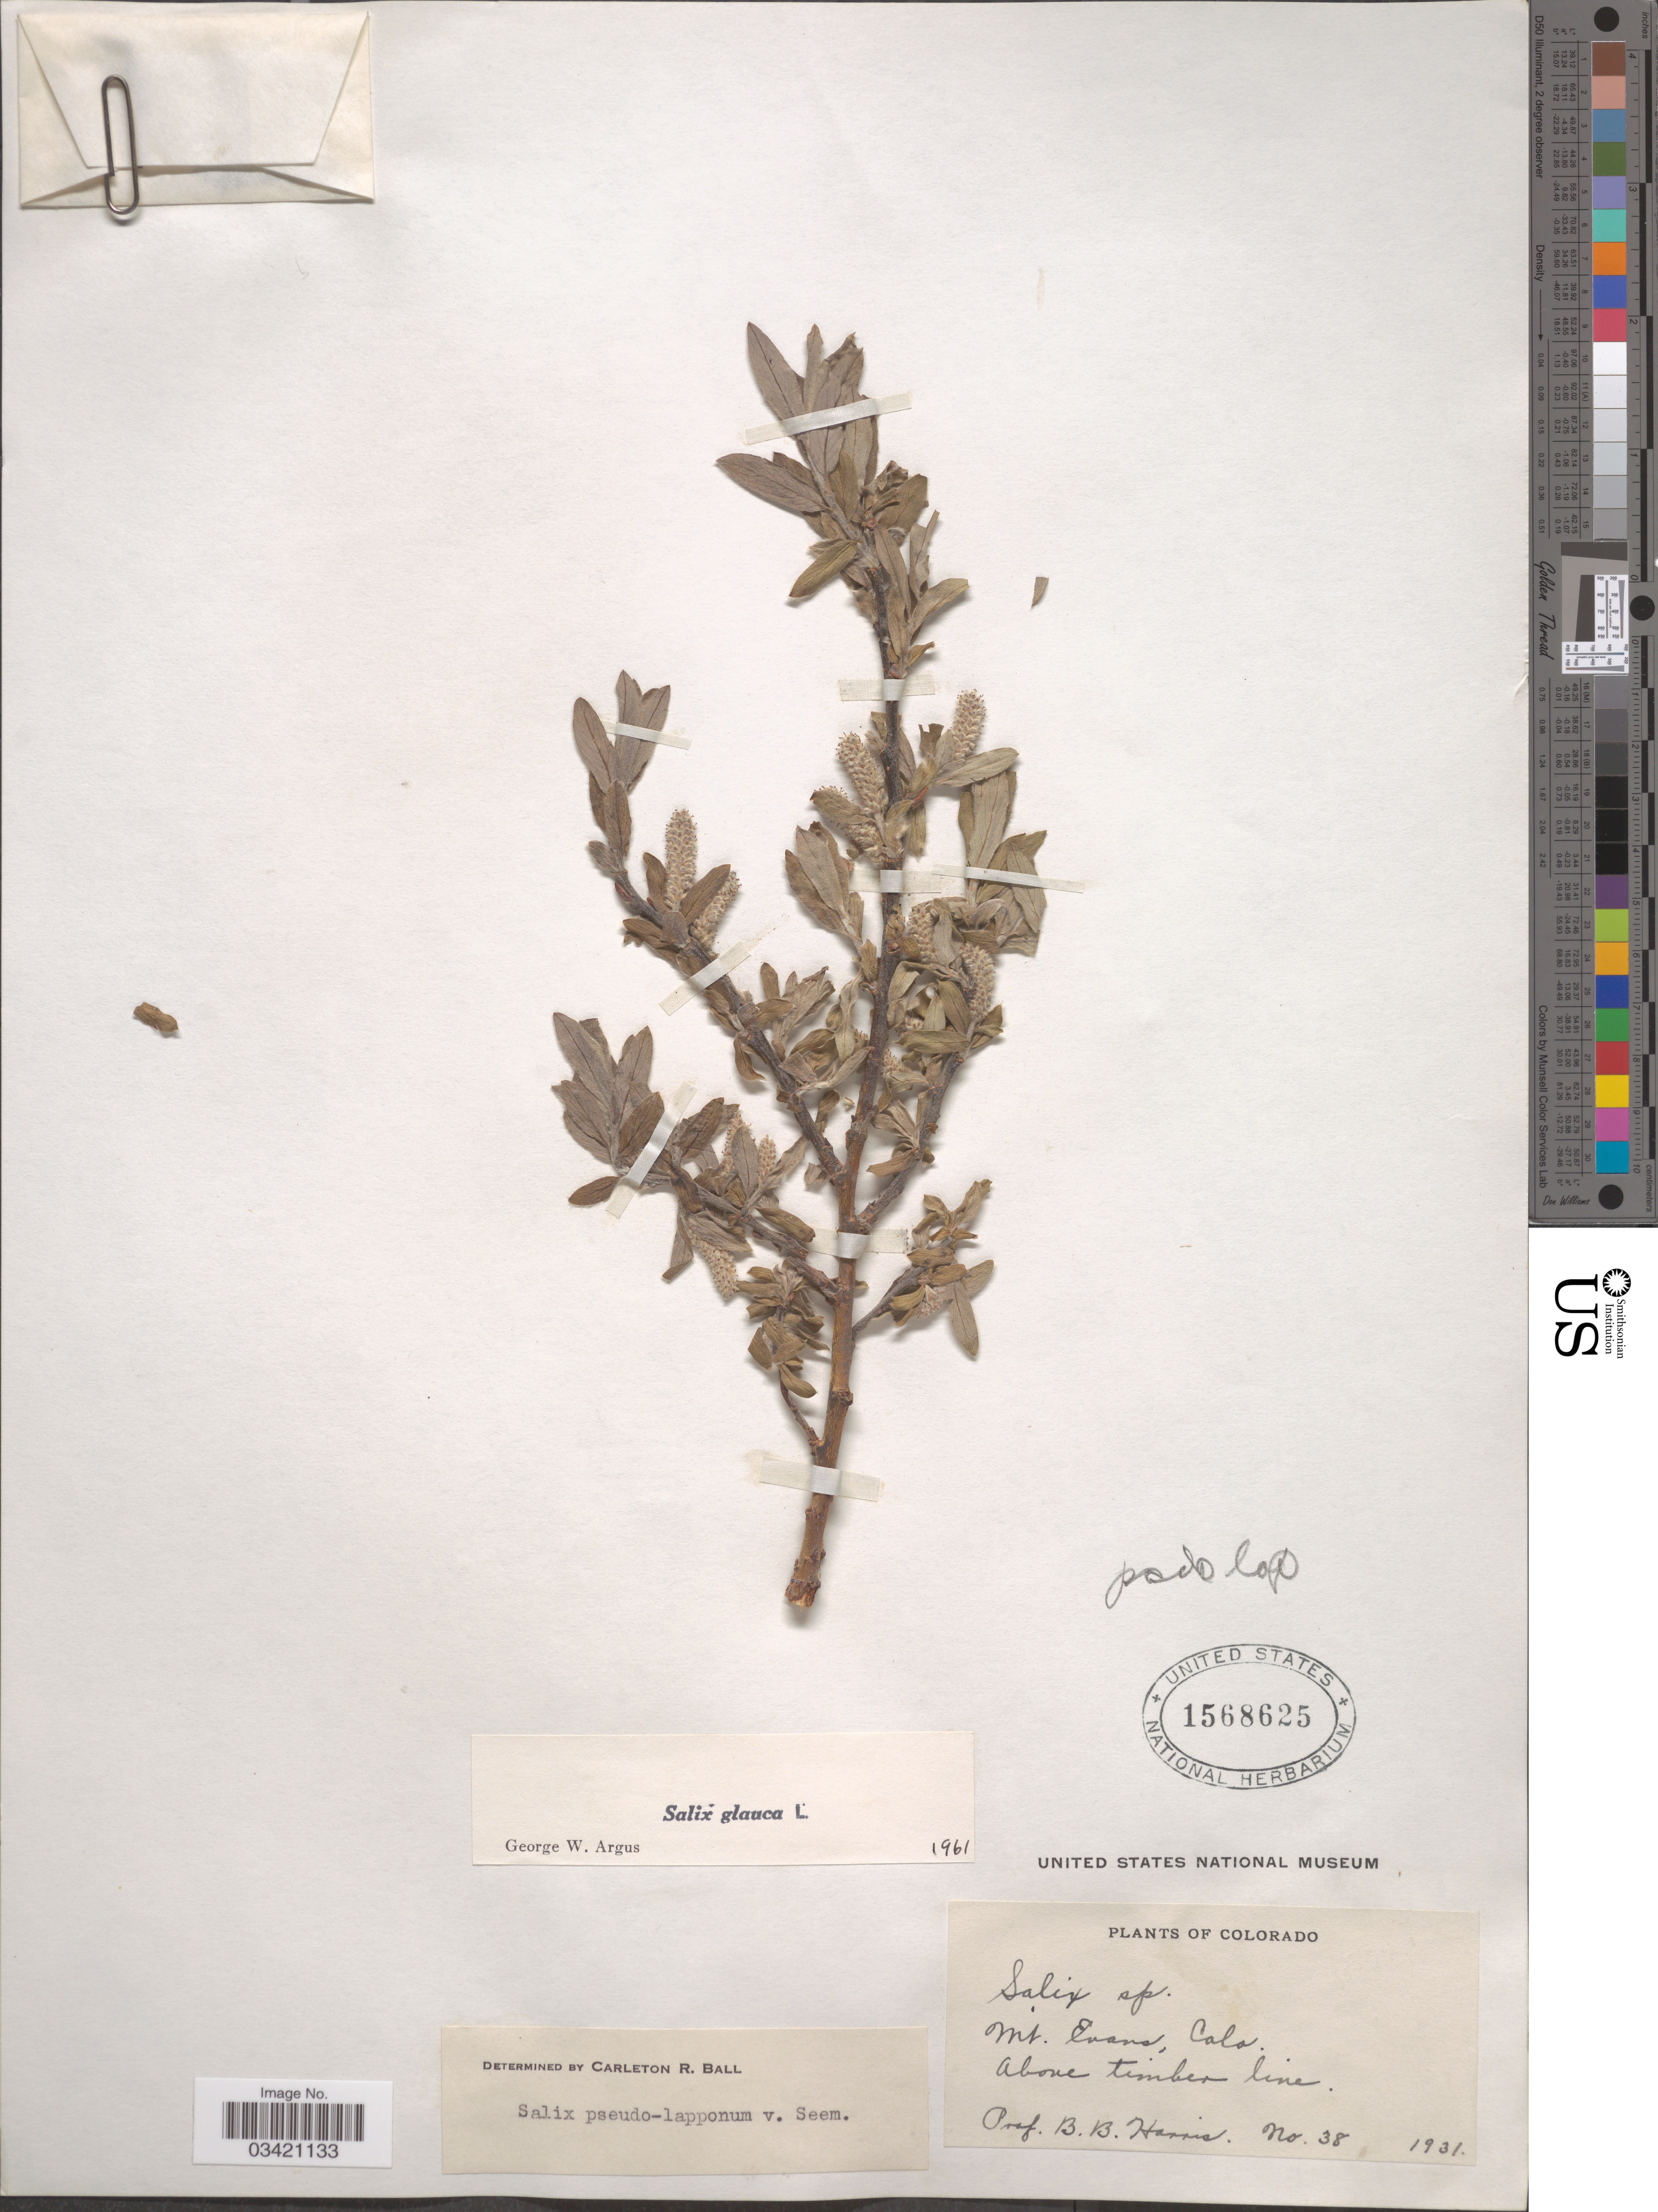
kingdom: Plantae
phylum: Tracheophyta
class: Magnoliopsida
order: Malpighiales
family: Salicaceae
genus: Salix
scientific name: Salix glauca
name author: L.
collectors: B. B. Harris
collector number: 38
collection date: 1931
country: United States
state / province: Colorado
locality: Mt. Evans. Above timber line.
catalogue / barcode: US 1568625